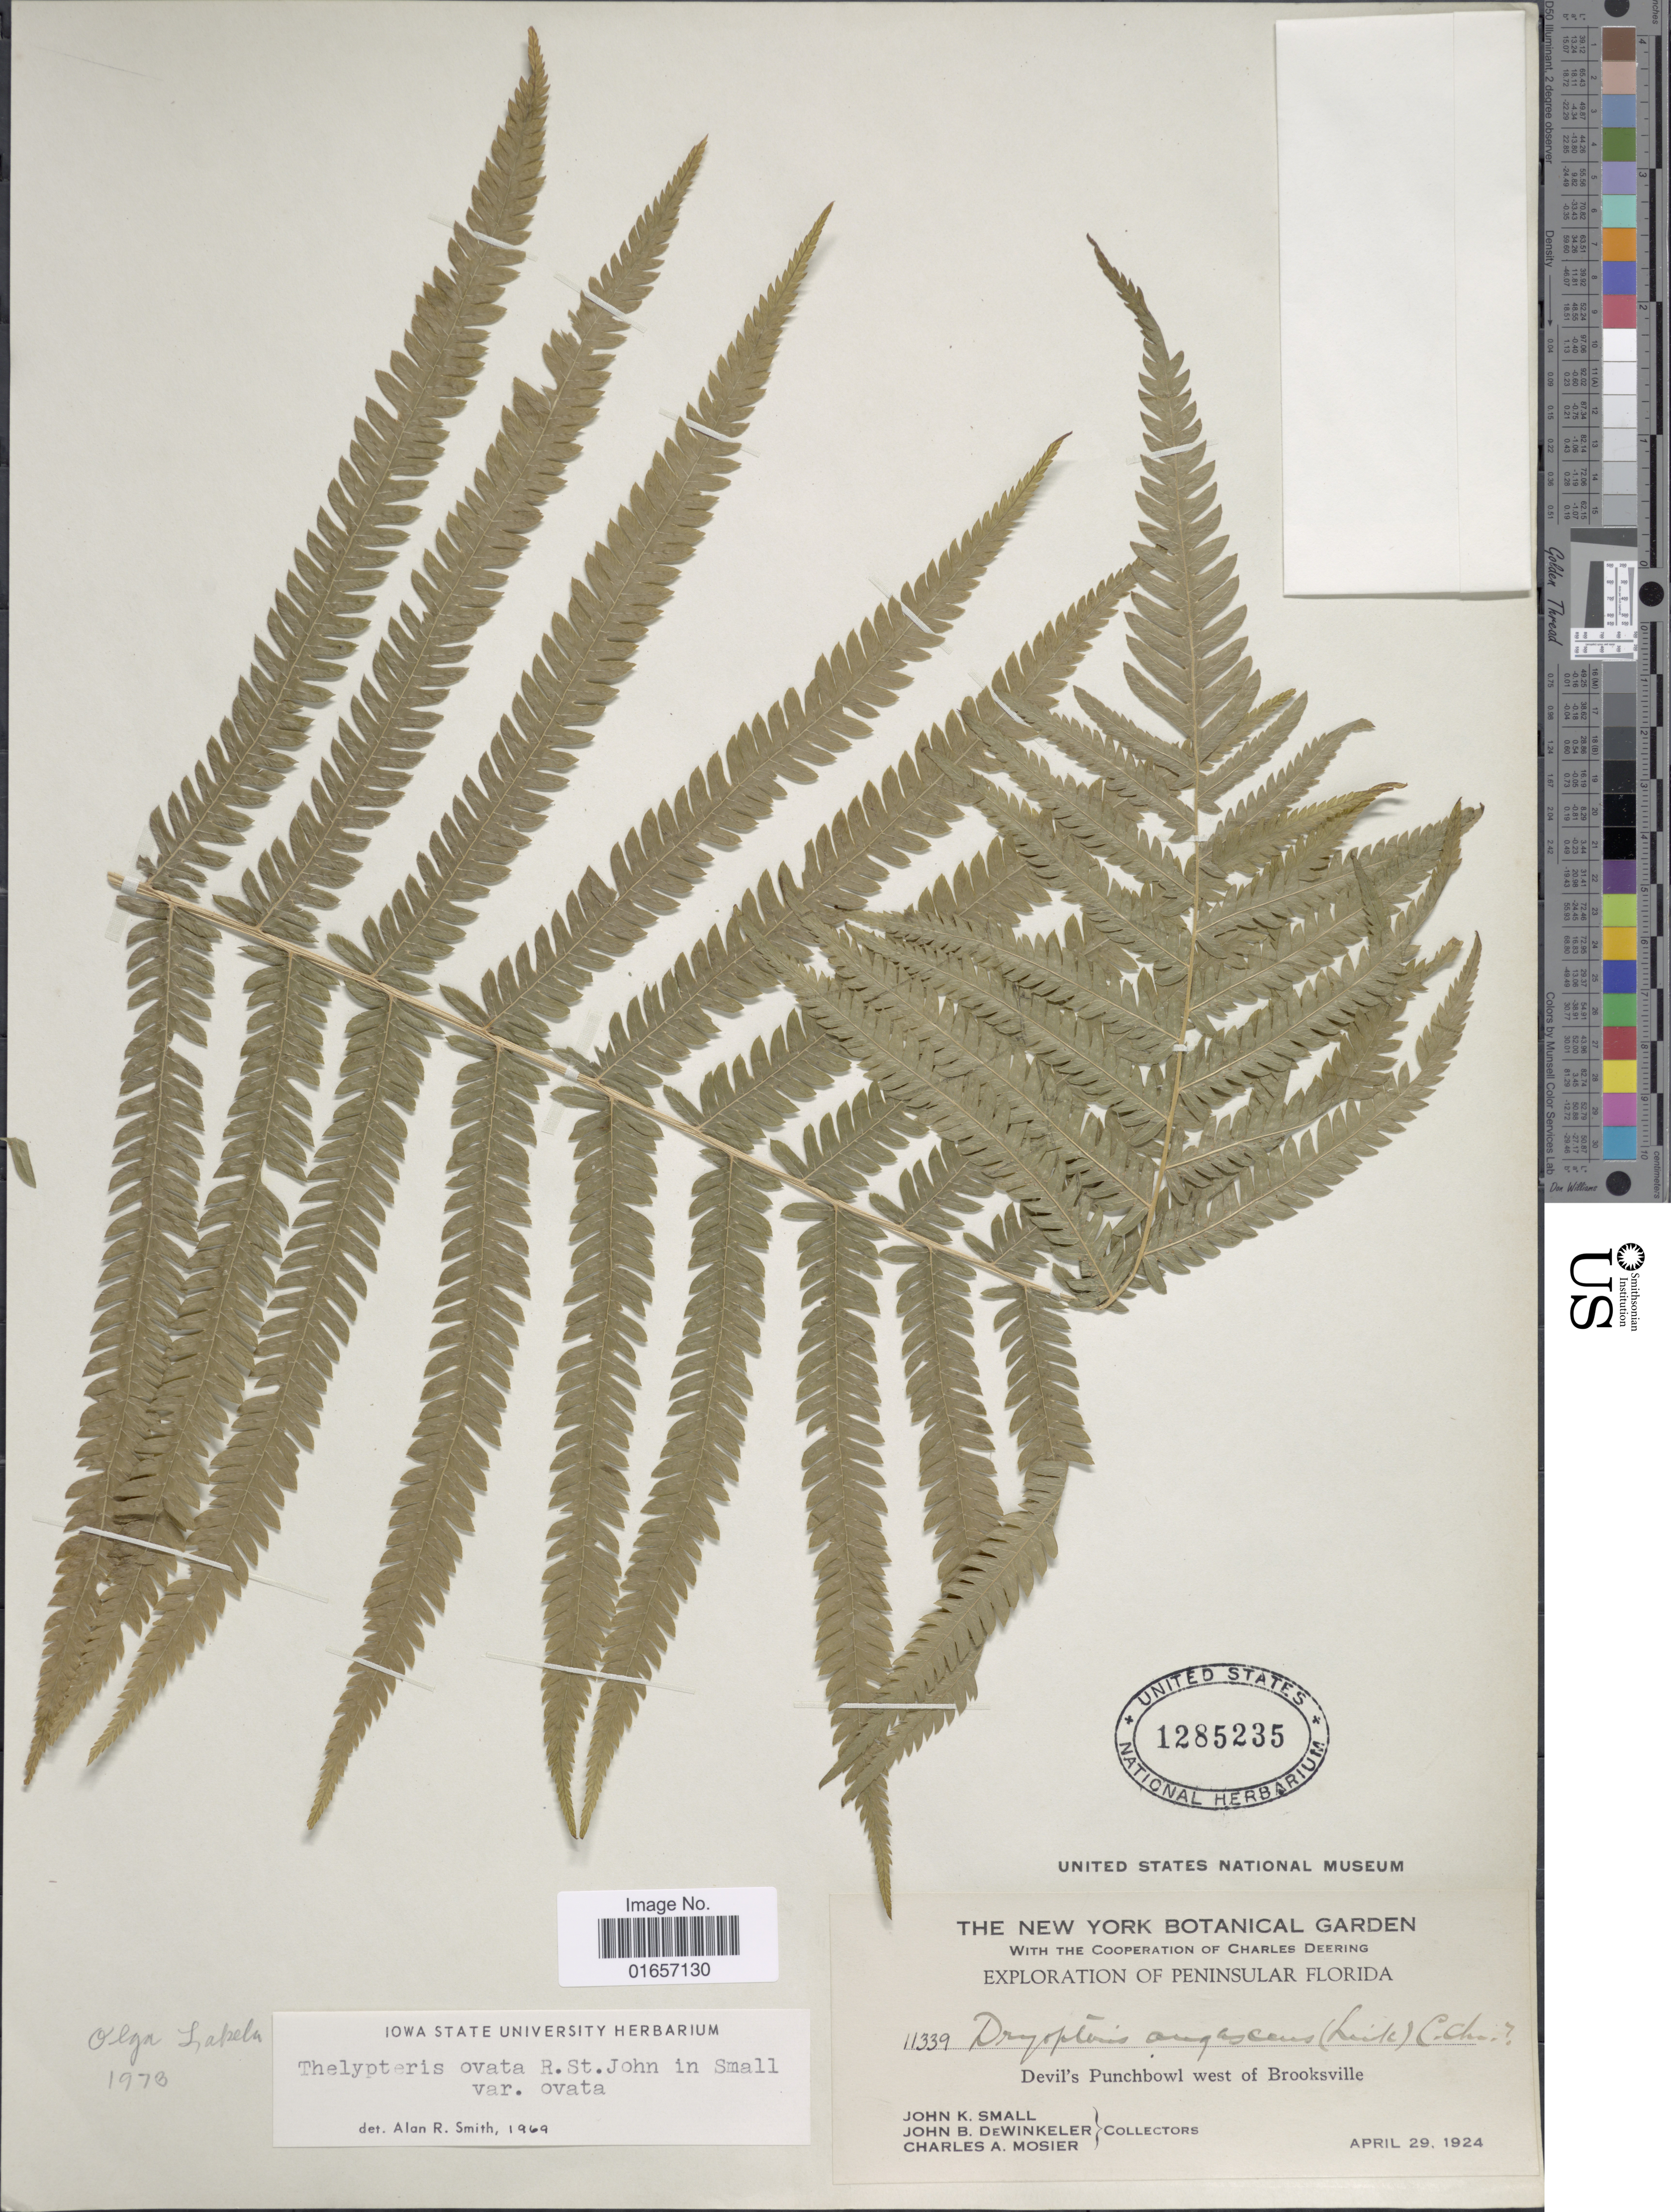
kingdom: Plantae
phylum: Tracheophyta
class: Polypodiopsida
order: Polypodiales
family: Thelypteridaceae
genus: Christella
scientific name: Christella ovata var. ovata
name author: (R.P. St. John) Á. Löve & D. Löve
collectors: J. K. Small, J. B. Dewinkeler & C. A. Mosier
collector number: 11339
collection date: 1924-04-29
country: United States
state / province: Florida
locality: Peninsular, Devil's Punchbowl west of Brooksville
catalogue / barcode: US 1285235